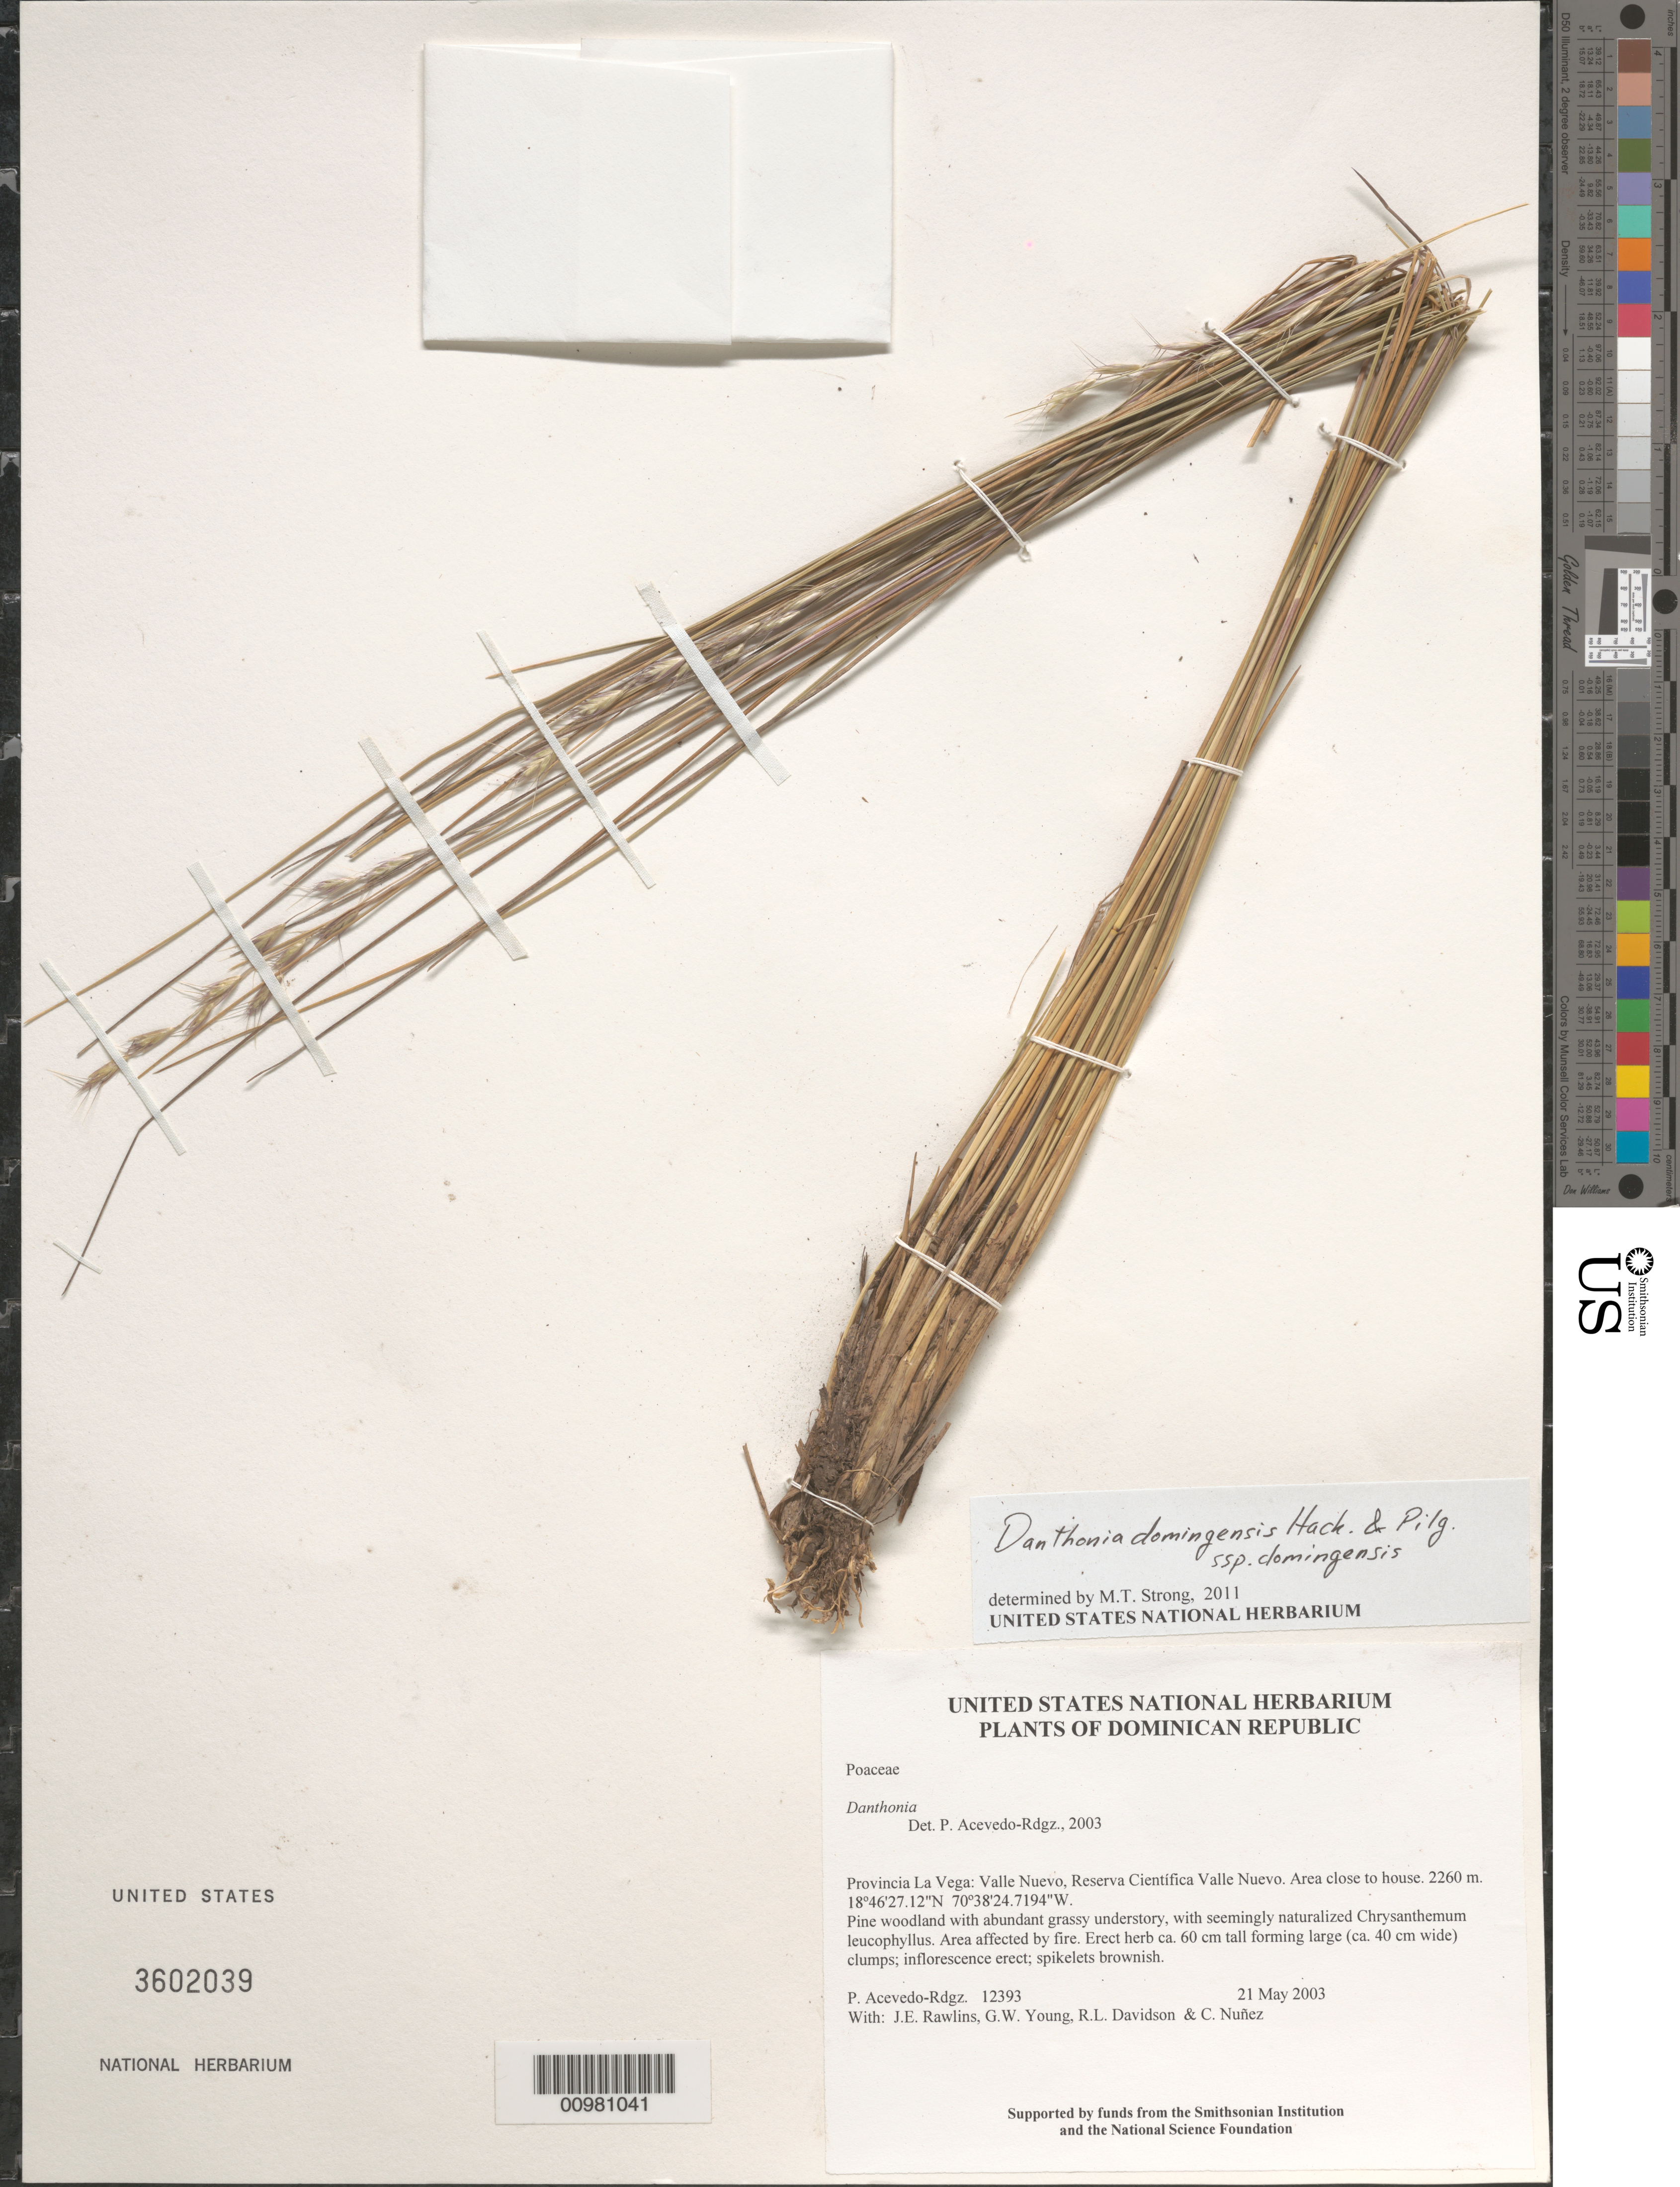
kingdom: Plantae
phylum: Tracheophyta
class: Liliopsida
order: Poales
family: Poaceae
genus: Danthonia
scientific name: Danthonia domingensis subsp. domingensis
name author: Hack. & Pilg.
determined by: Strong, M. T., (US), Smithsonian Institution - National Museum of Natural History (UNITED STATES)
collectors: P. Acevedo-Rodr., J. Rawlins, G. Young, R. Davidson & C. Nunez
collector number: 12393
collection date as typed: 21 May 2003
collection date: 2003-05-21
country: Dominican Republic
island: Hispaniola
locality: Provincia La Vega: Valle Nuevo, Reserva Científica Valle Nuevo. Area close to house.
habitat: Pine woodland with abundant grassy understory, with seemingly naturalized Chrysanthemum leucophyllus. Area affected by fire.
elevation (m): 2260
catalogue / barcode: US 3602039